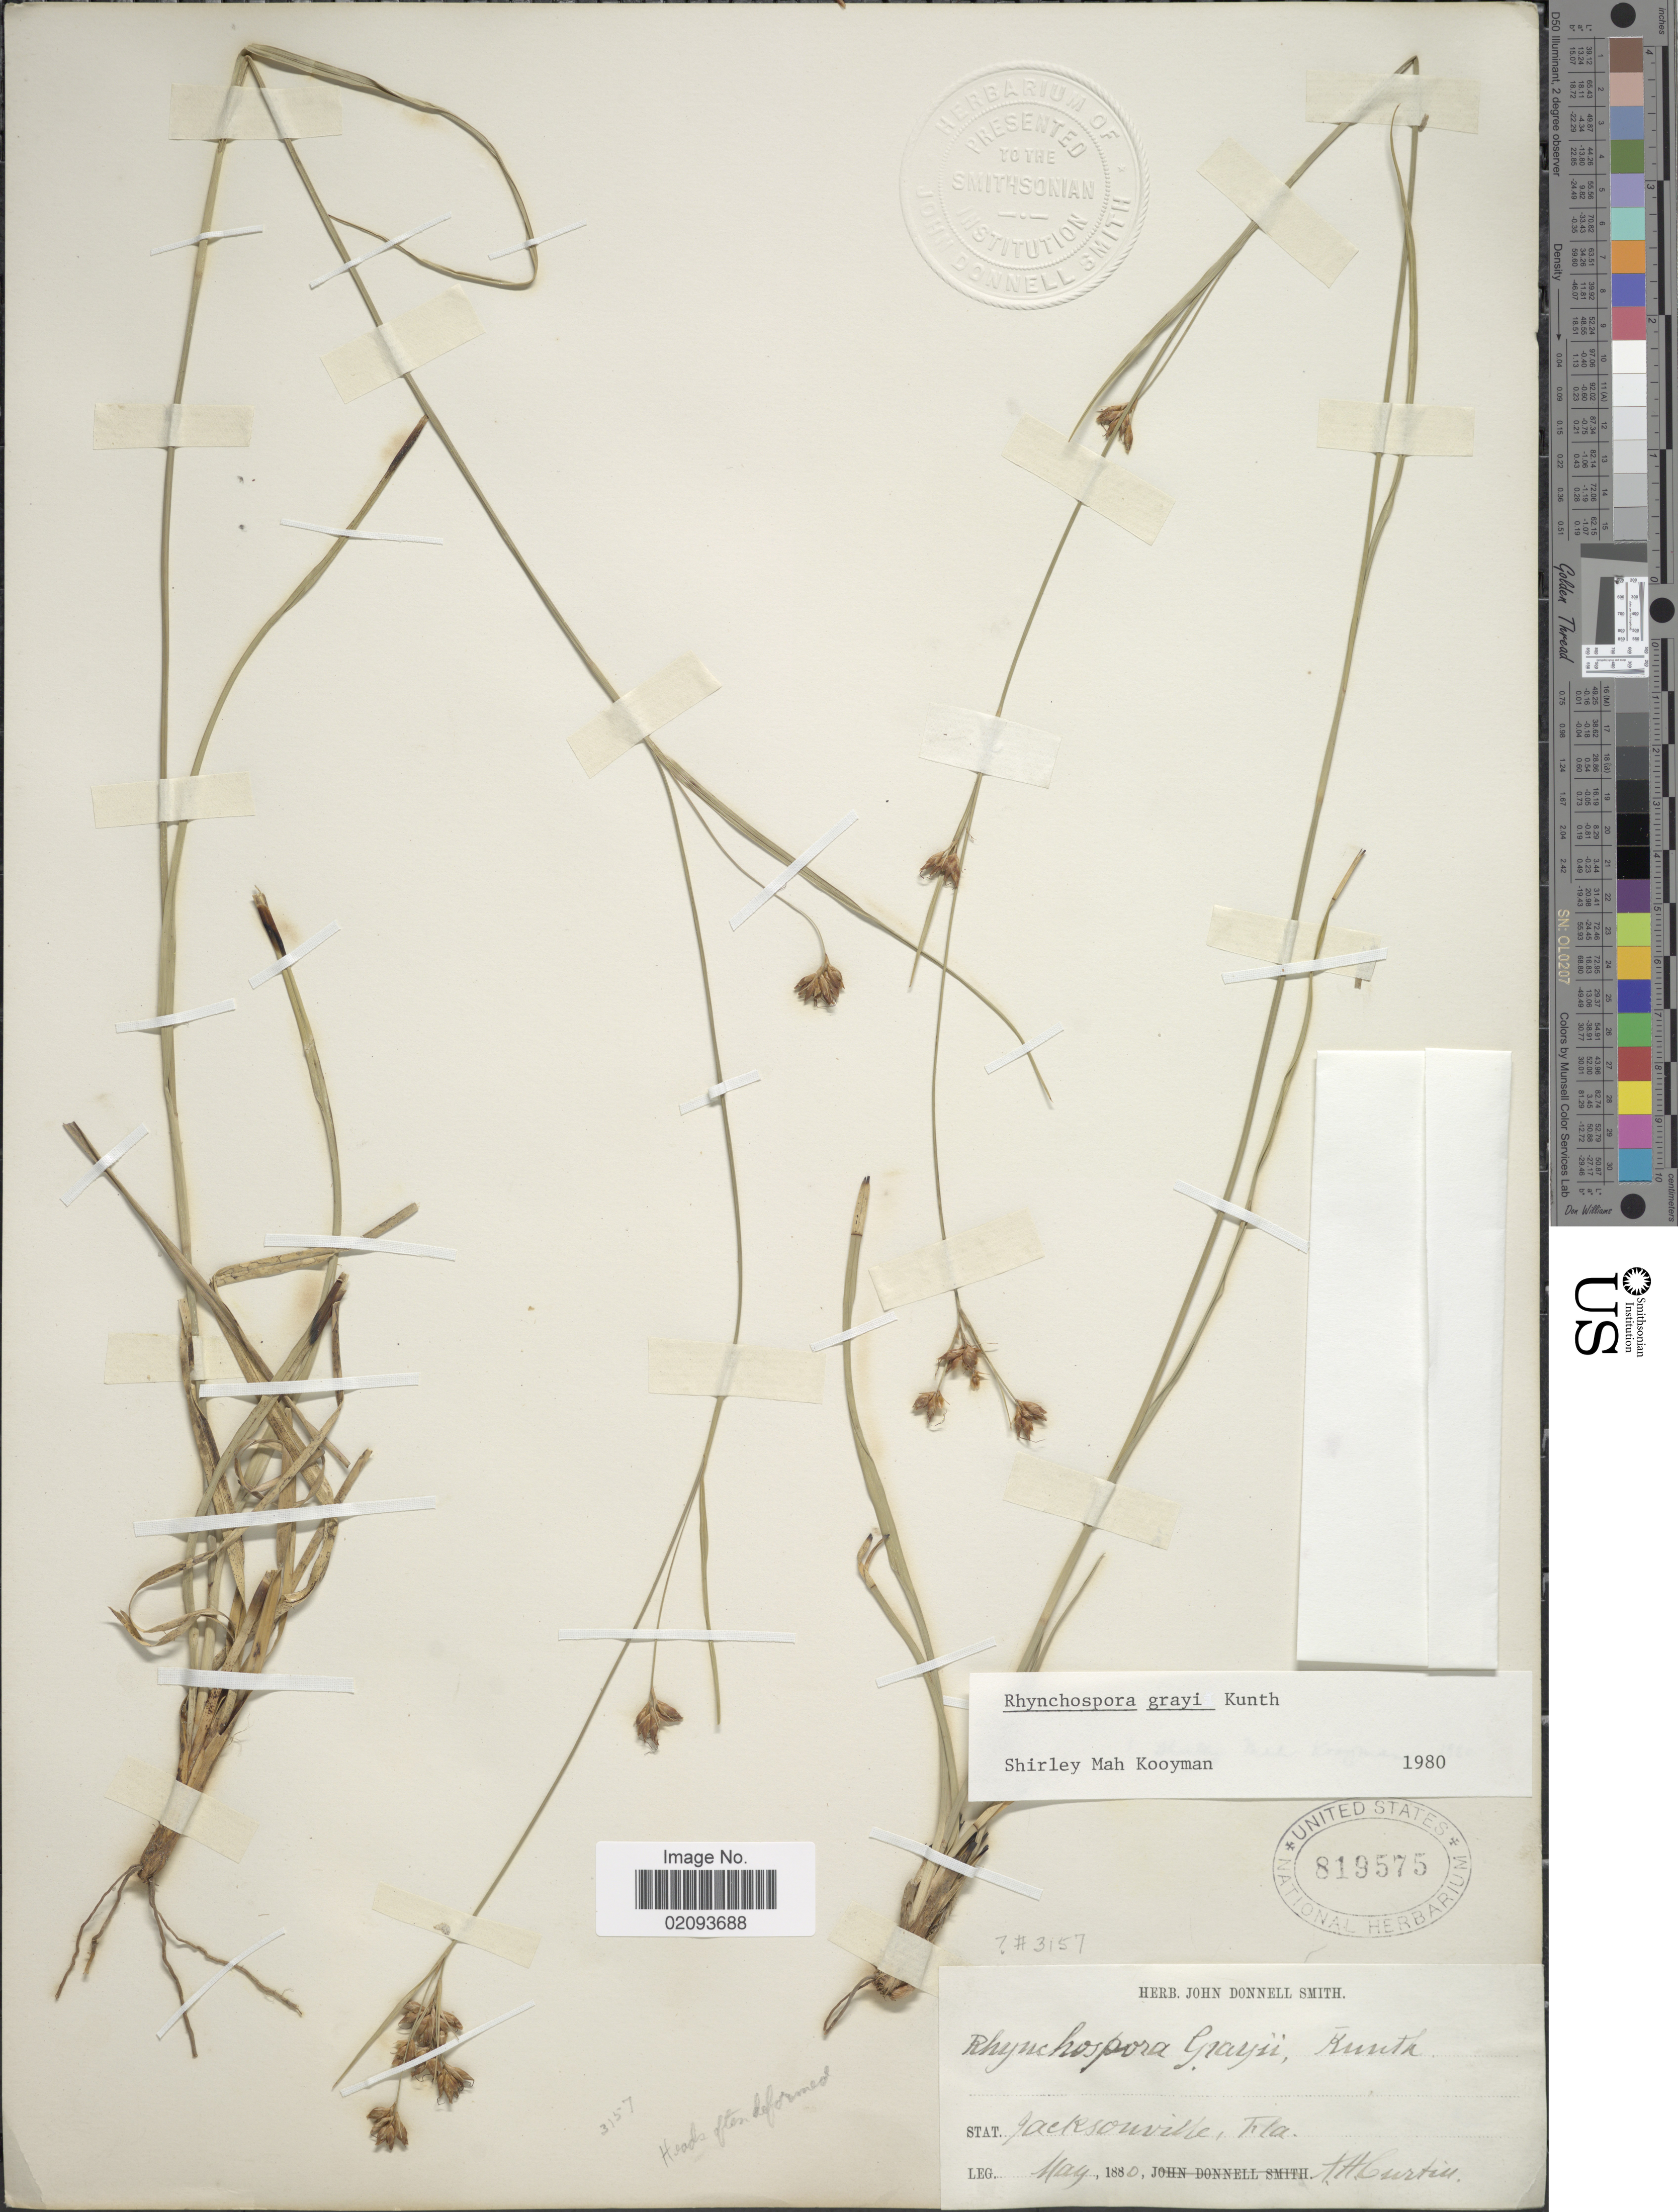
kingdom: Plantae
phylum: Tracheophyta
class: Liliopsida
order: Poales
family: Cyperaceae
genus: Rhynchospora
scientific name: Rhynchospora grayi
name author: Kunth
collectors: A. H. Curtiss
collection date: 1880-05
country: United States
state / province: Florida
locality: Jacksonville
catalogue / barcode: US 819575